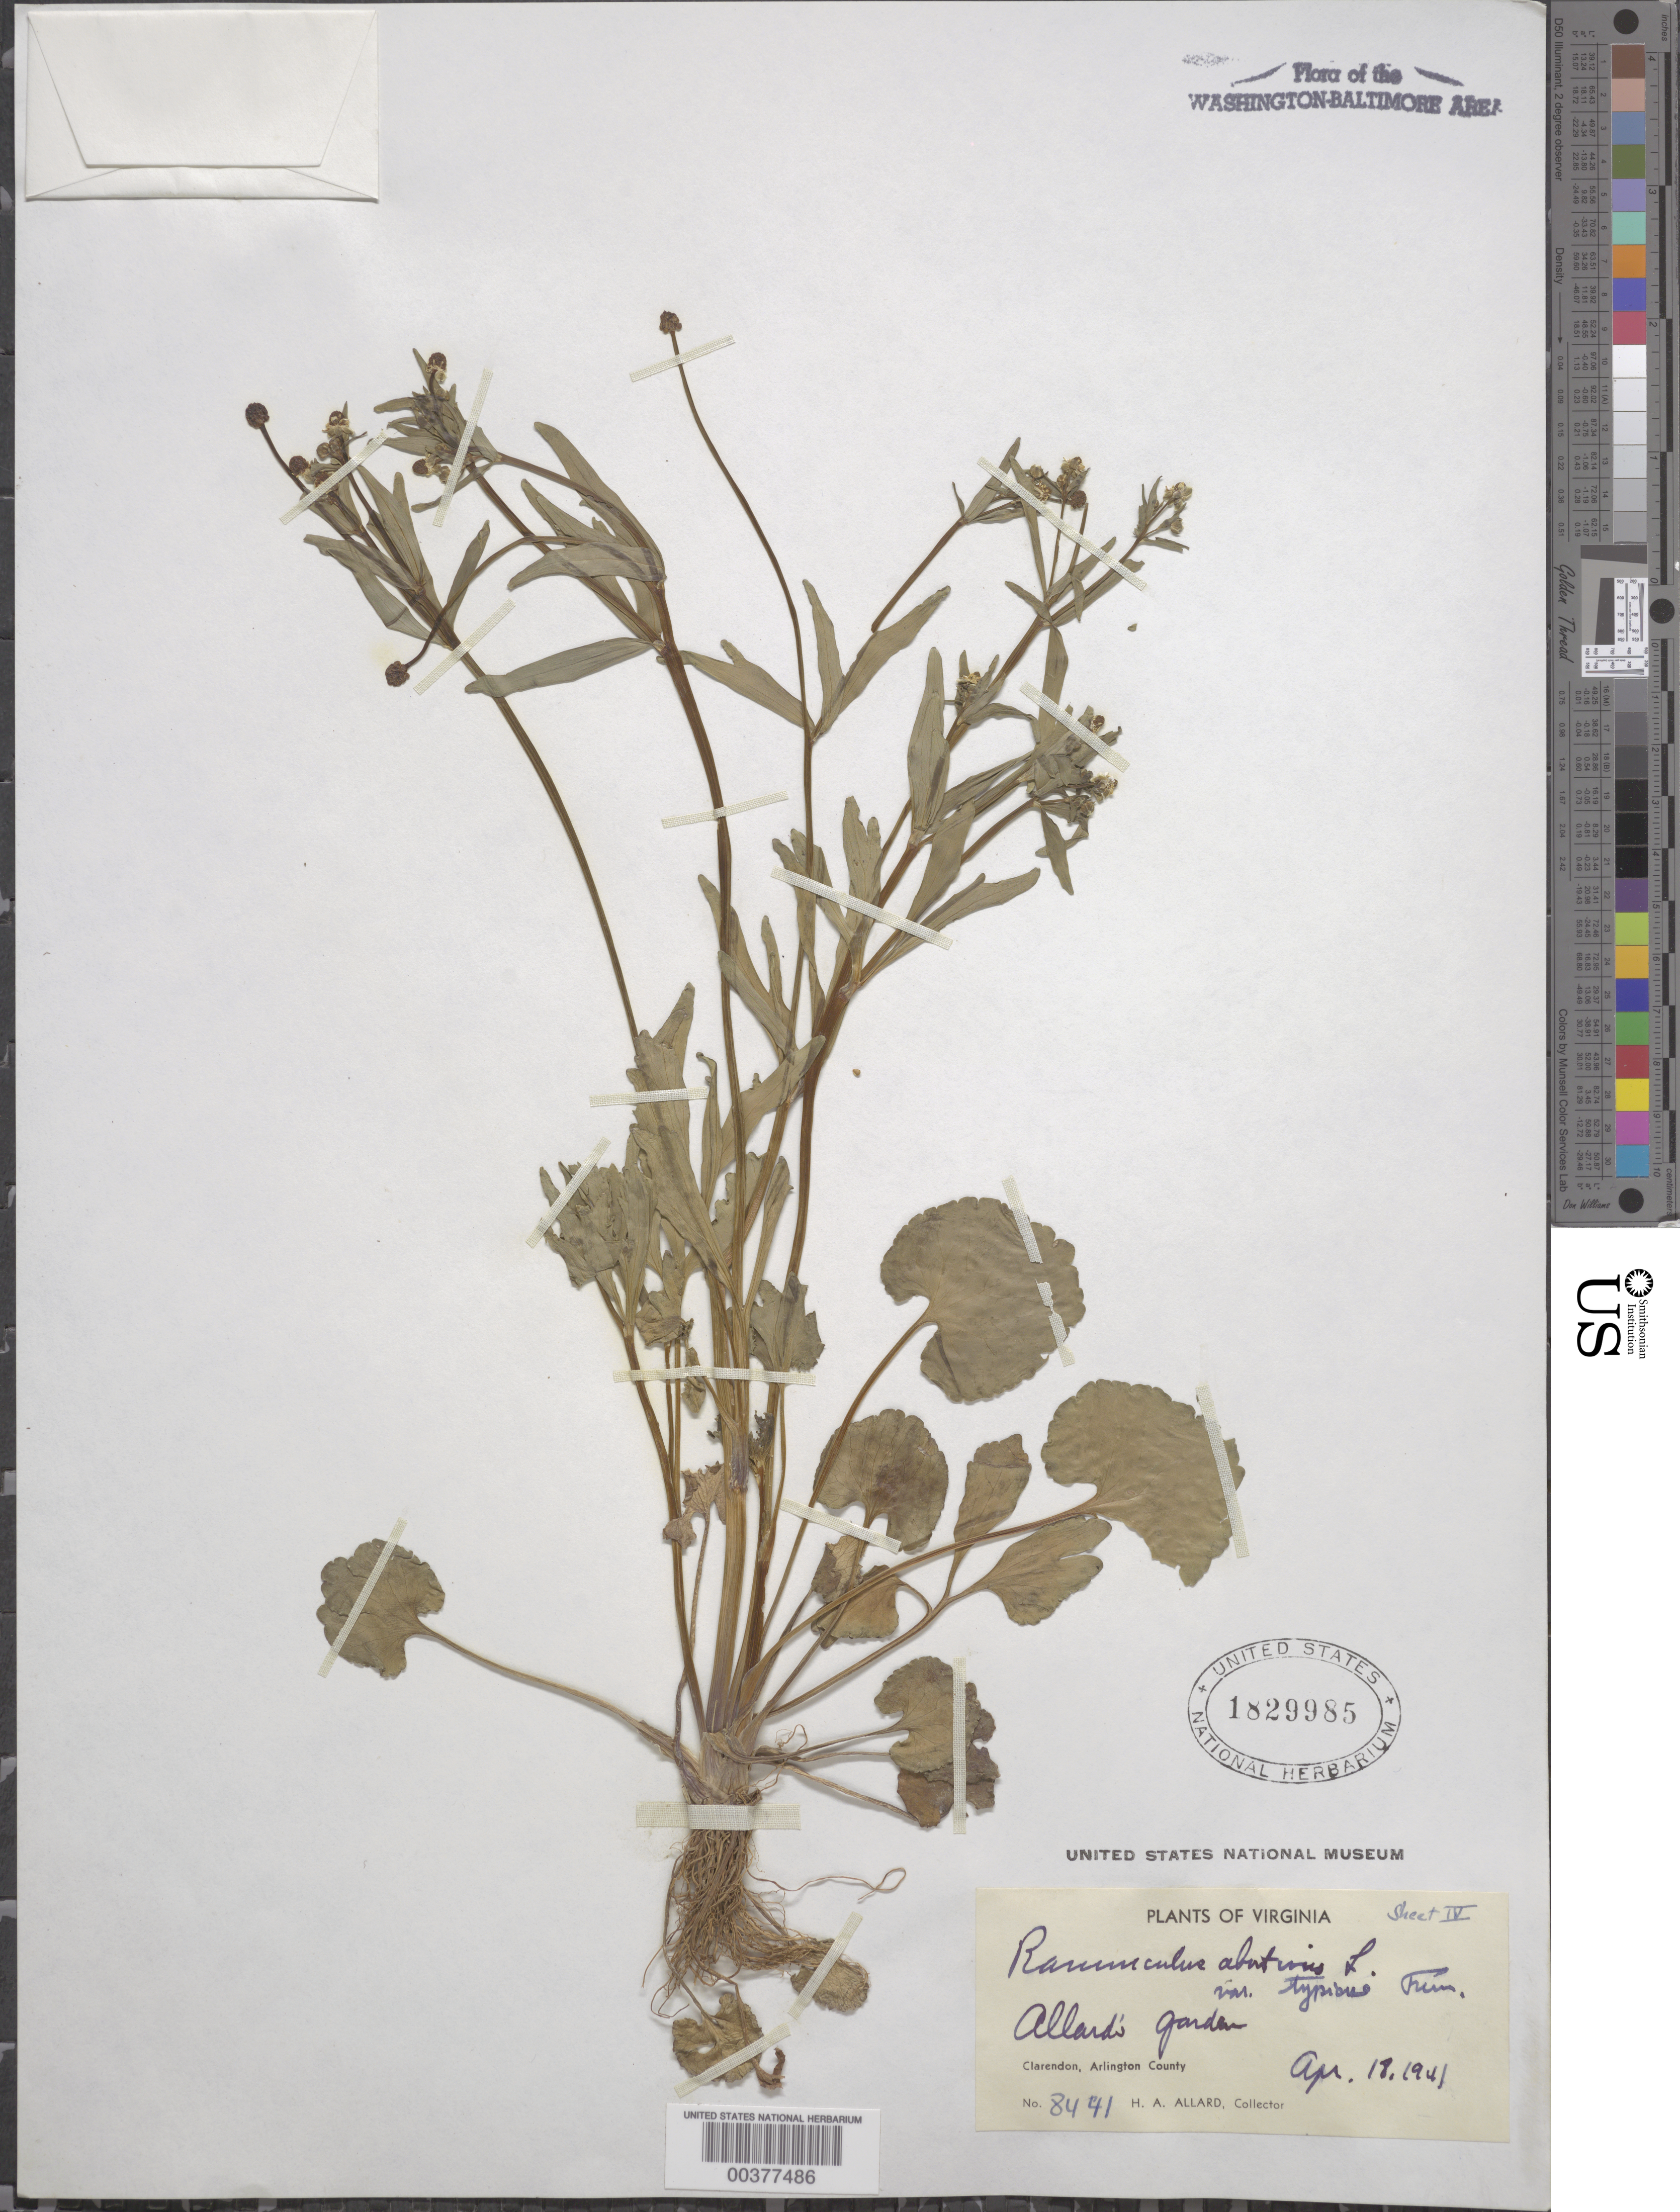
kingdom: Plantae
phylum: Tracheophyta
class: Magnoliopsida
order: Ranunculales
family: Ranunculaceae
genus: Ranunculus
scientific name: Ranunculus abortivus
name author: L.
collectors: H. A. Allard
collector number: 8441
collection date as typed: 18 Apr 1941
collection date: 1941-04-18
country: United States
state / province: Virginia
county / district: Arlington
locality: Clarendon, Allards Garden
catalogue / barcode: US 1829985